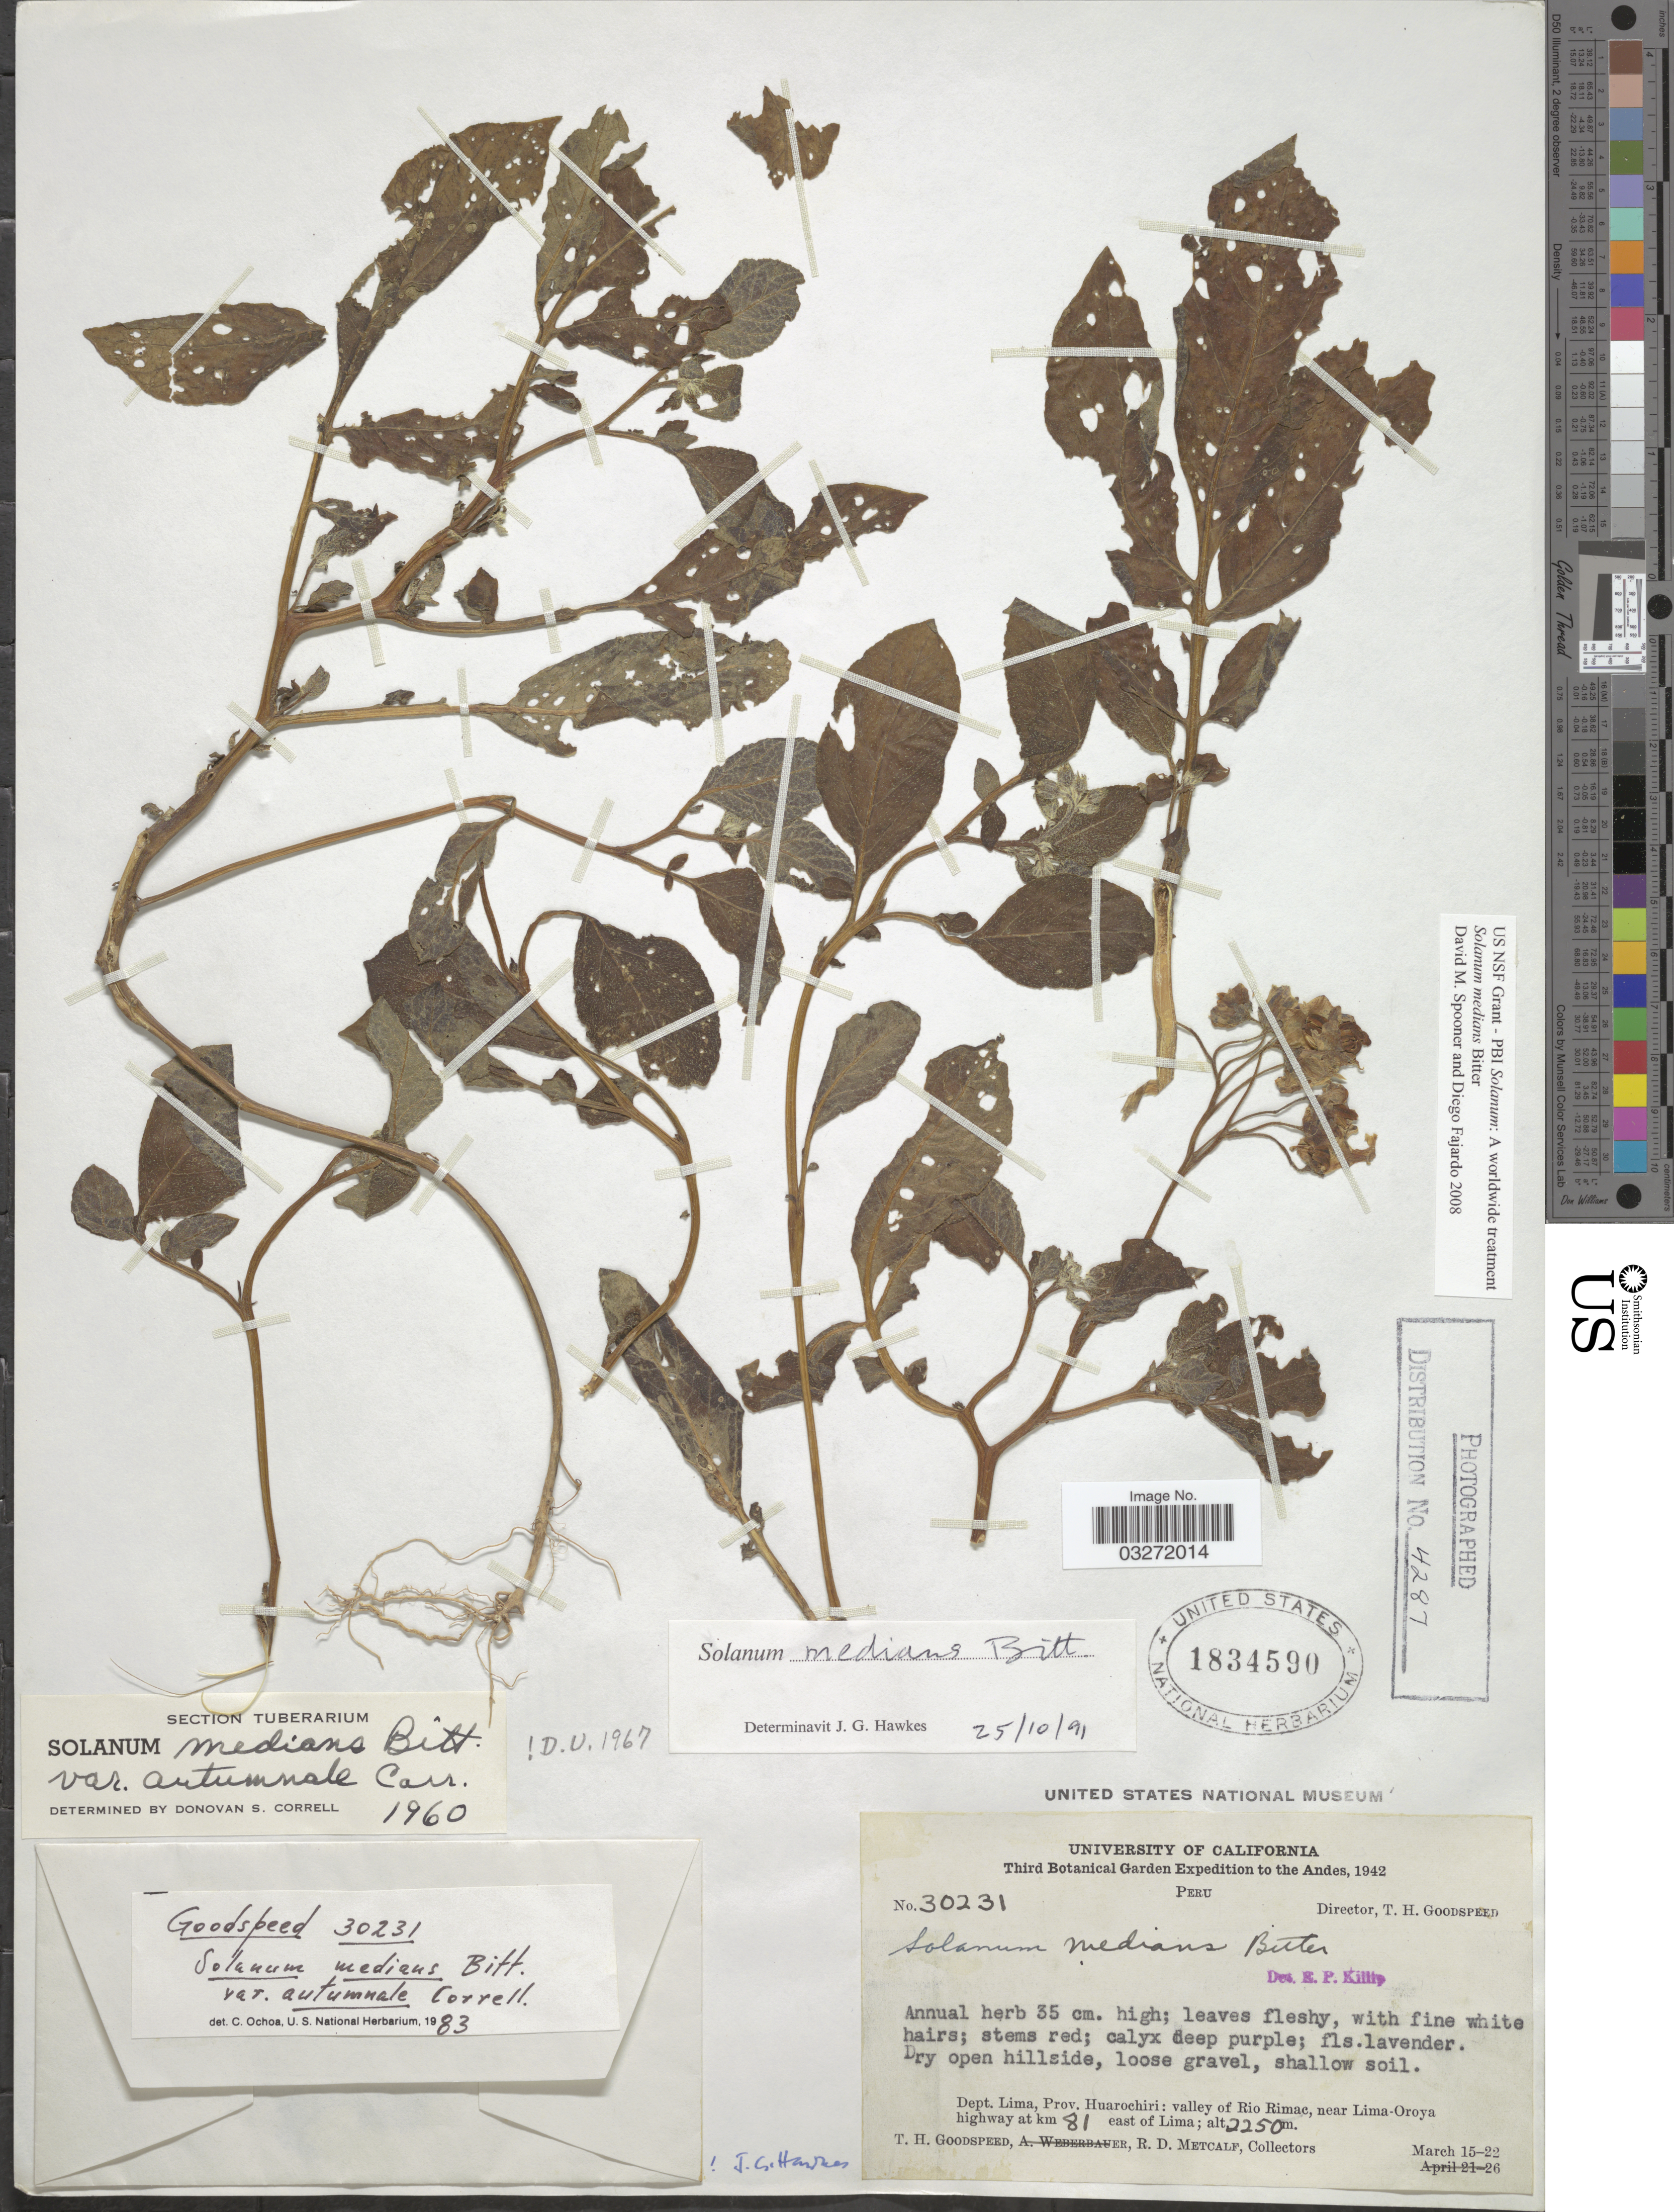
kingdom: Plantae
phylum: Tracheophyta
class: Magnoliopsida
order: Solanales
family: Solanaceae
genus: Solanum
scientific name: Solanum medians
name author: Bitter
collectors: T. Goodspeed & R. D. Metcalf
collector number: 30231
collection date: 1942-03-15/1942-03-22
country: Peru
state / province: Lima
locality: Andes. Dept. Lima, Prov. Huarochiri: valley of Rio Rimae, near Lima-Oroya highway at km 81 east of Lima.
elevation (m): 2250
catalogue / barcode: US 1834590